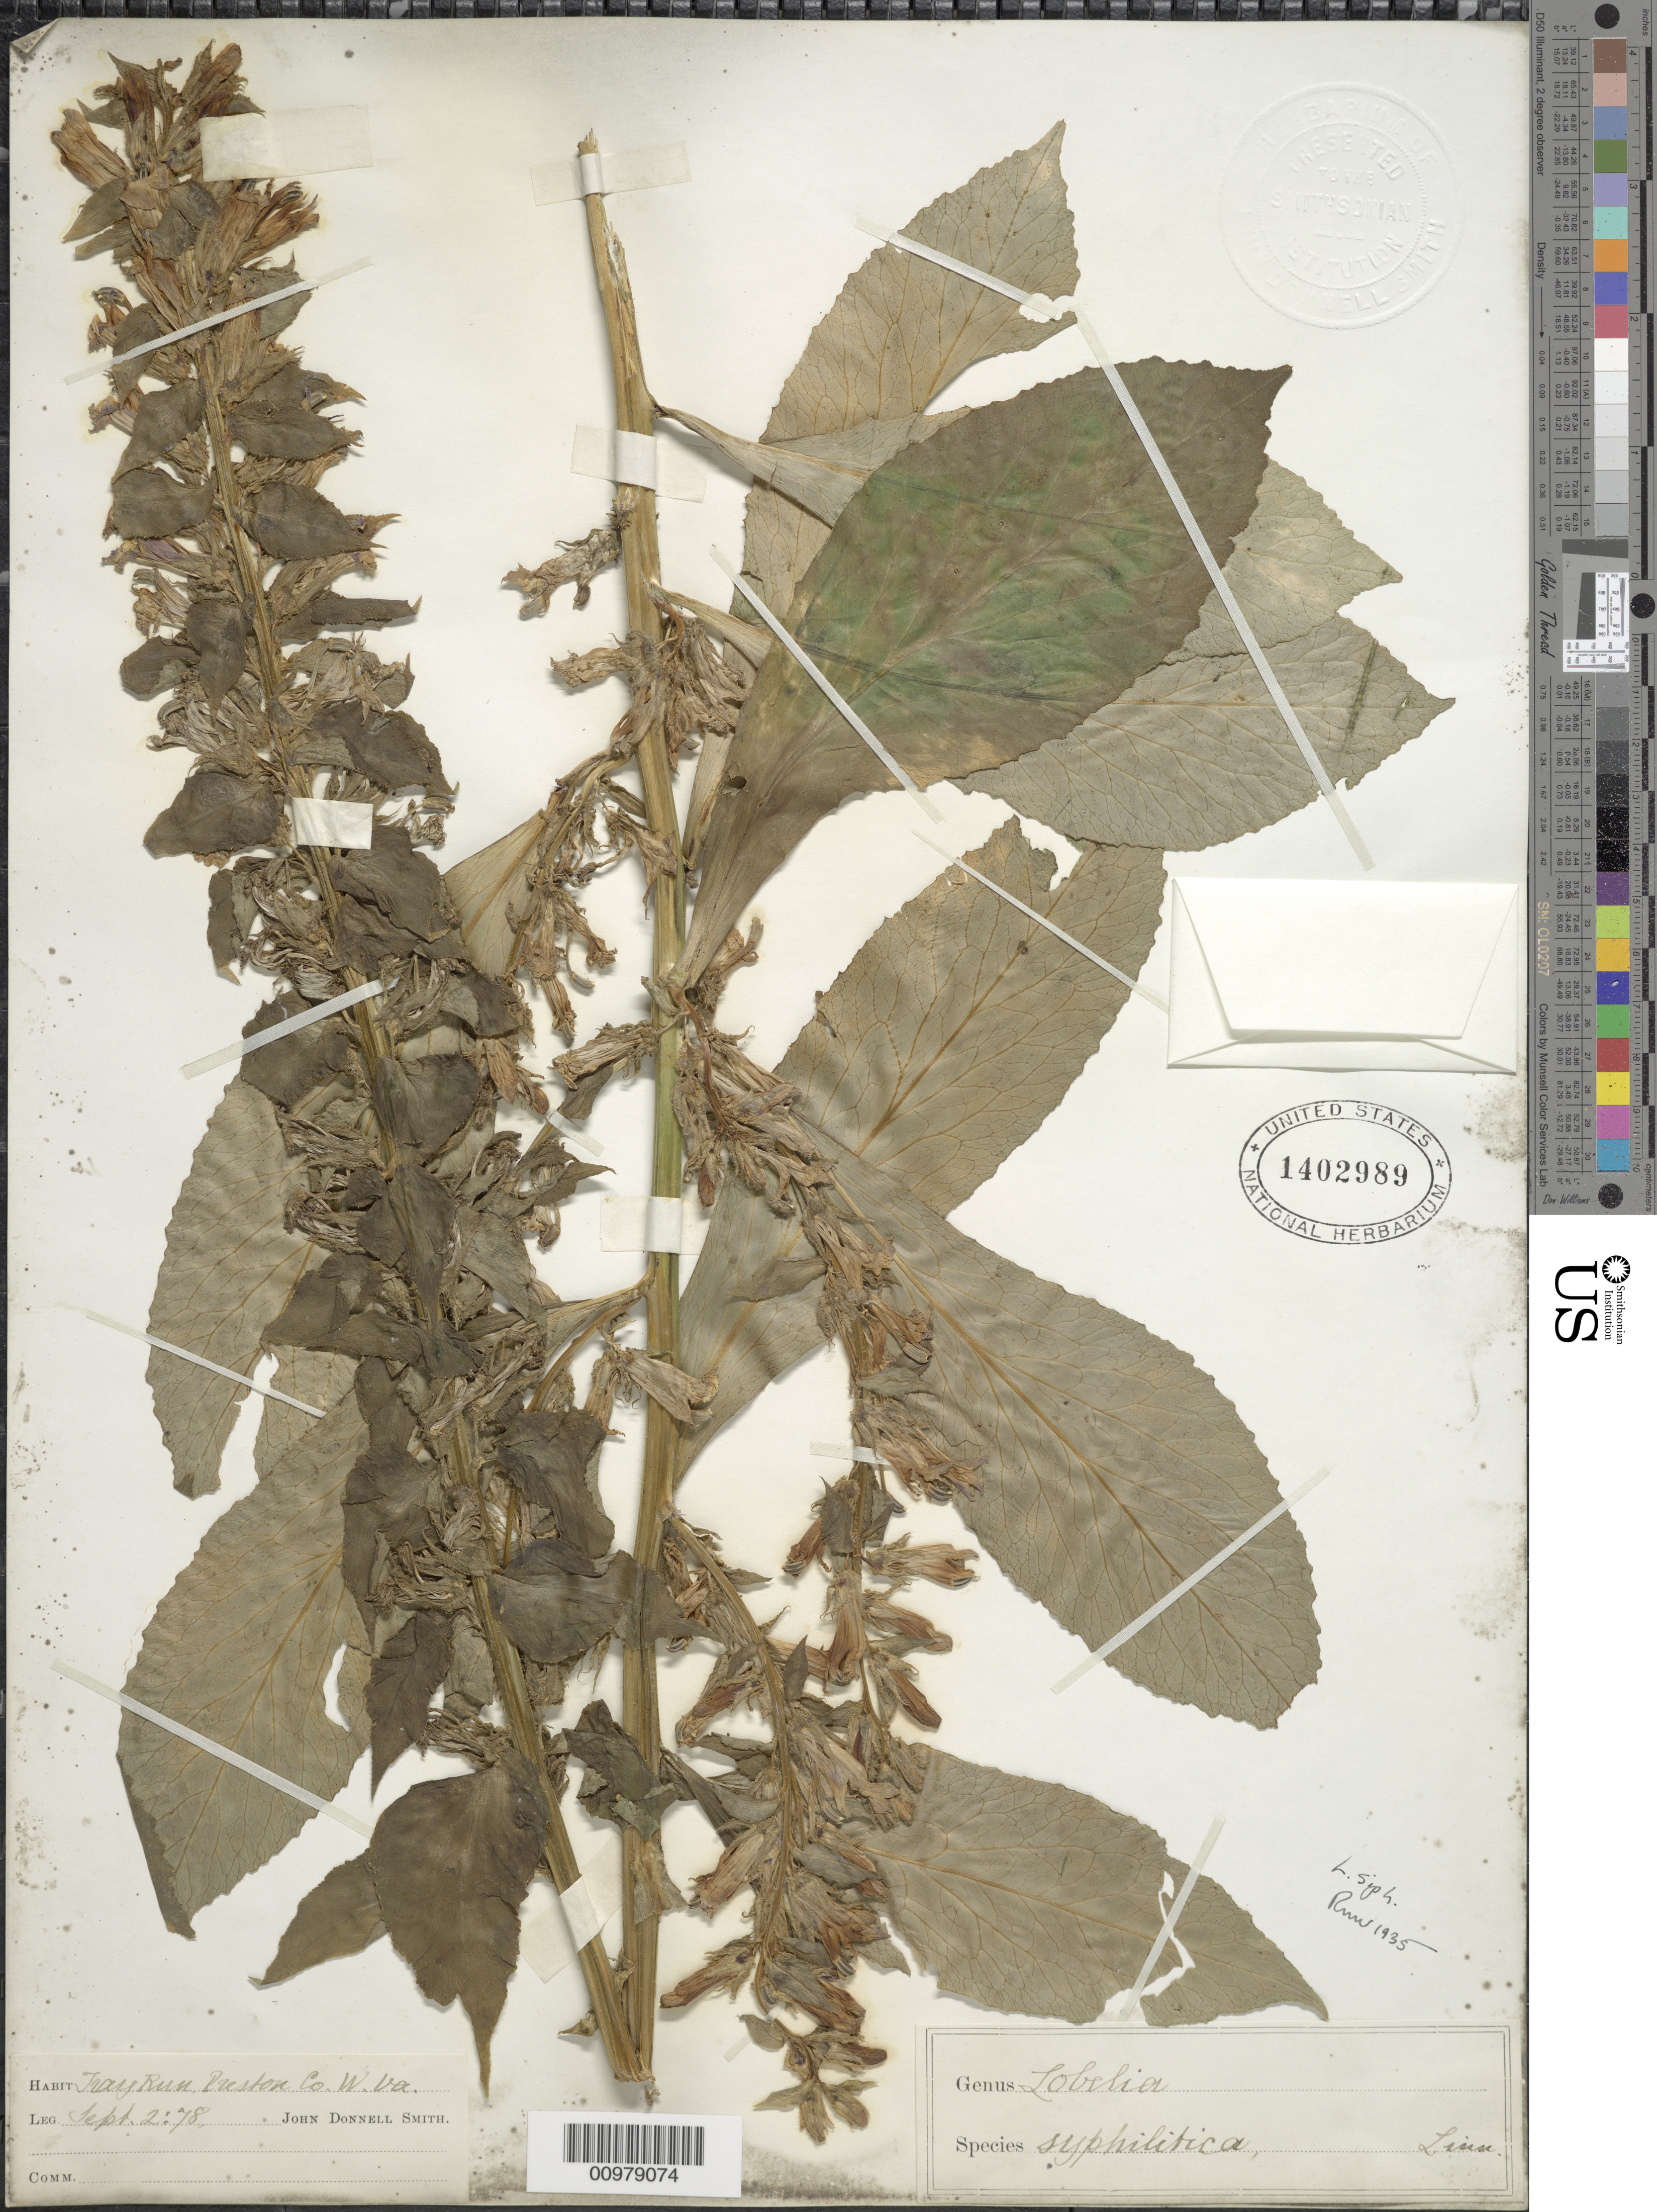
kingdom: Plantae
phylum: Tracheophyta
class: Magnoliopsida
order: Asterales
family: Campanulaceae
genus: Lobelia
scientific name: Lobelia siphilitica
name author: L.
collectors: J. Donnell Smith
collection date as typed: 2 Sep 1878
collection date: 1878-09-02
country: United States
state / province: West Virginia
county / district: Preston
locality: Tray Run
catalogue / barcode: US 1402989